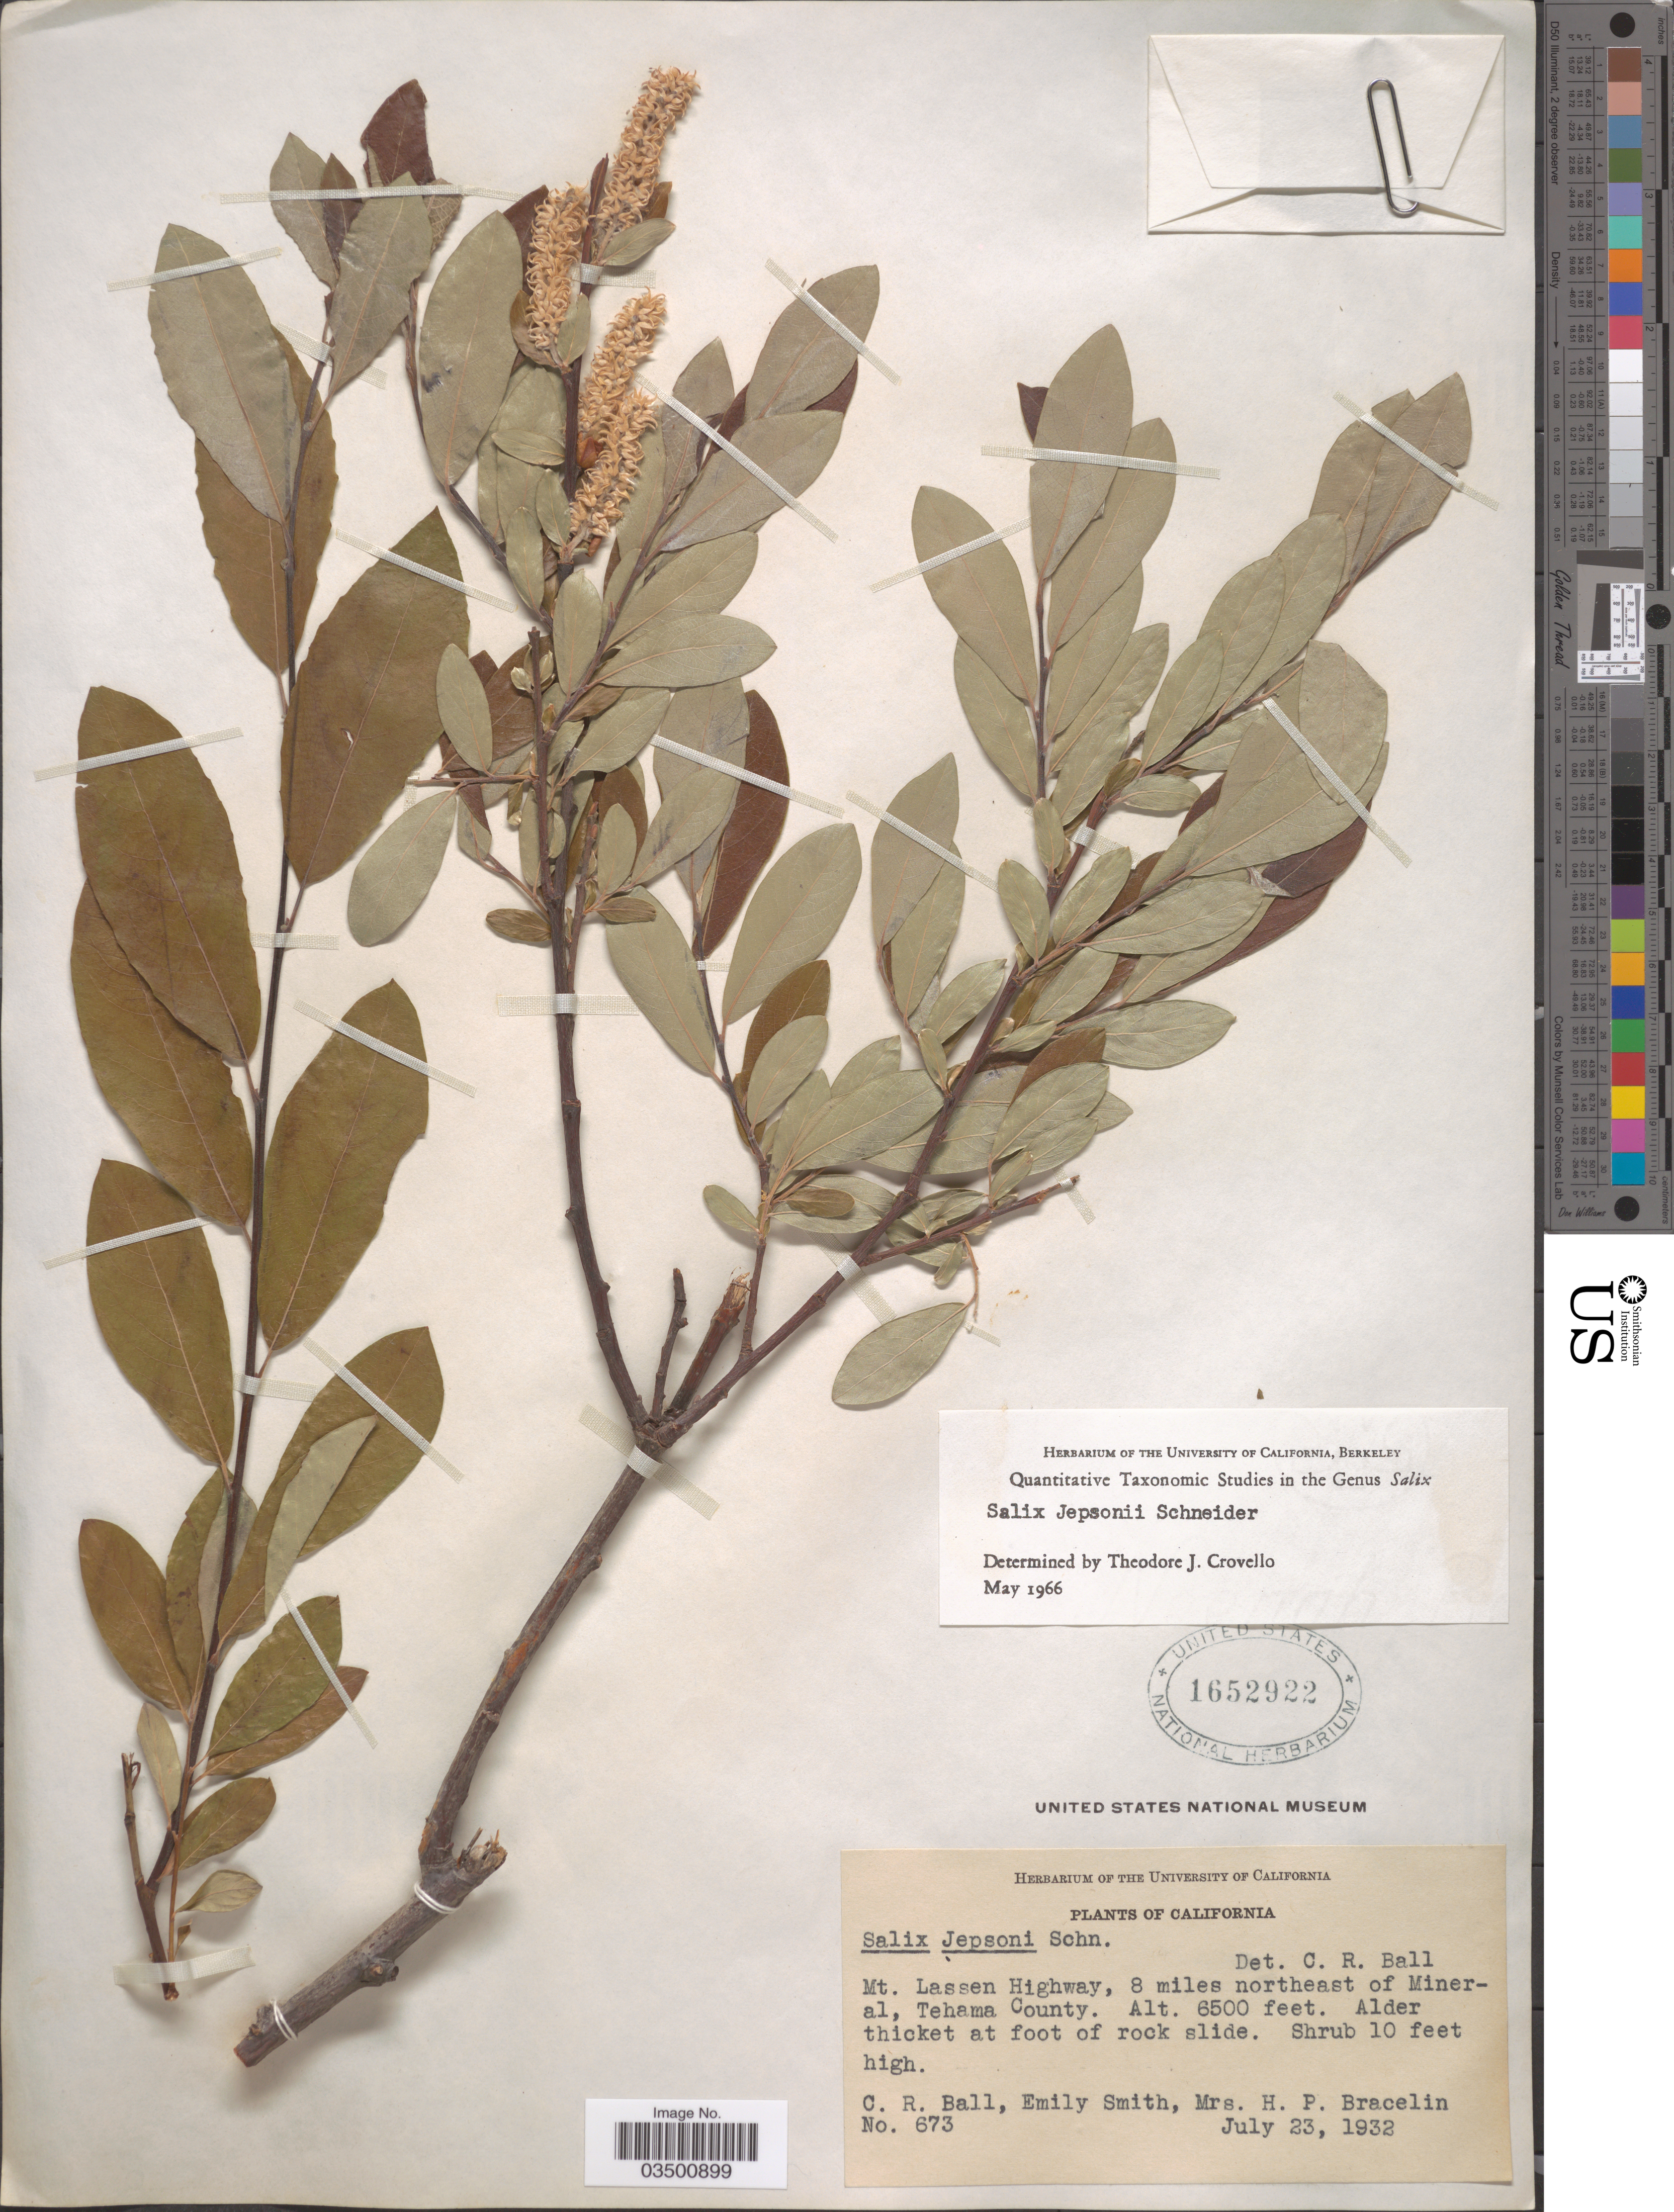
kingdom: Plantae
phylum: Tracheophyta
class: Magnoliopsida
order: Malpighiales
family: Salicaceae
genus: Salix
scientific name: Salix jepsonii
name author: C.K. Schneid.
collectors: C. R. Ball, E. Smith & H. Bracelin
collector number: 673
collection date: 1932-07-23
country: United States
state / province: California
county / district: Tehama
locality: Mt. Lassen Highway, 8 miles northeast of Mineral, Tehama County. Alder thicket at foot of rock slide.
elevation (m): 1981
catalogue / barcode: US 1652922